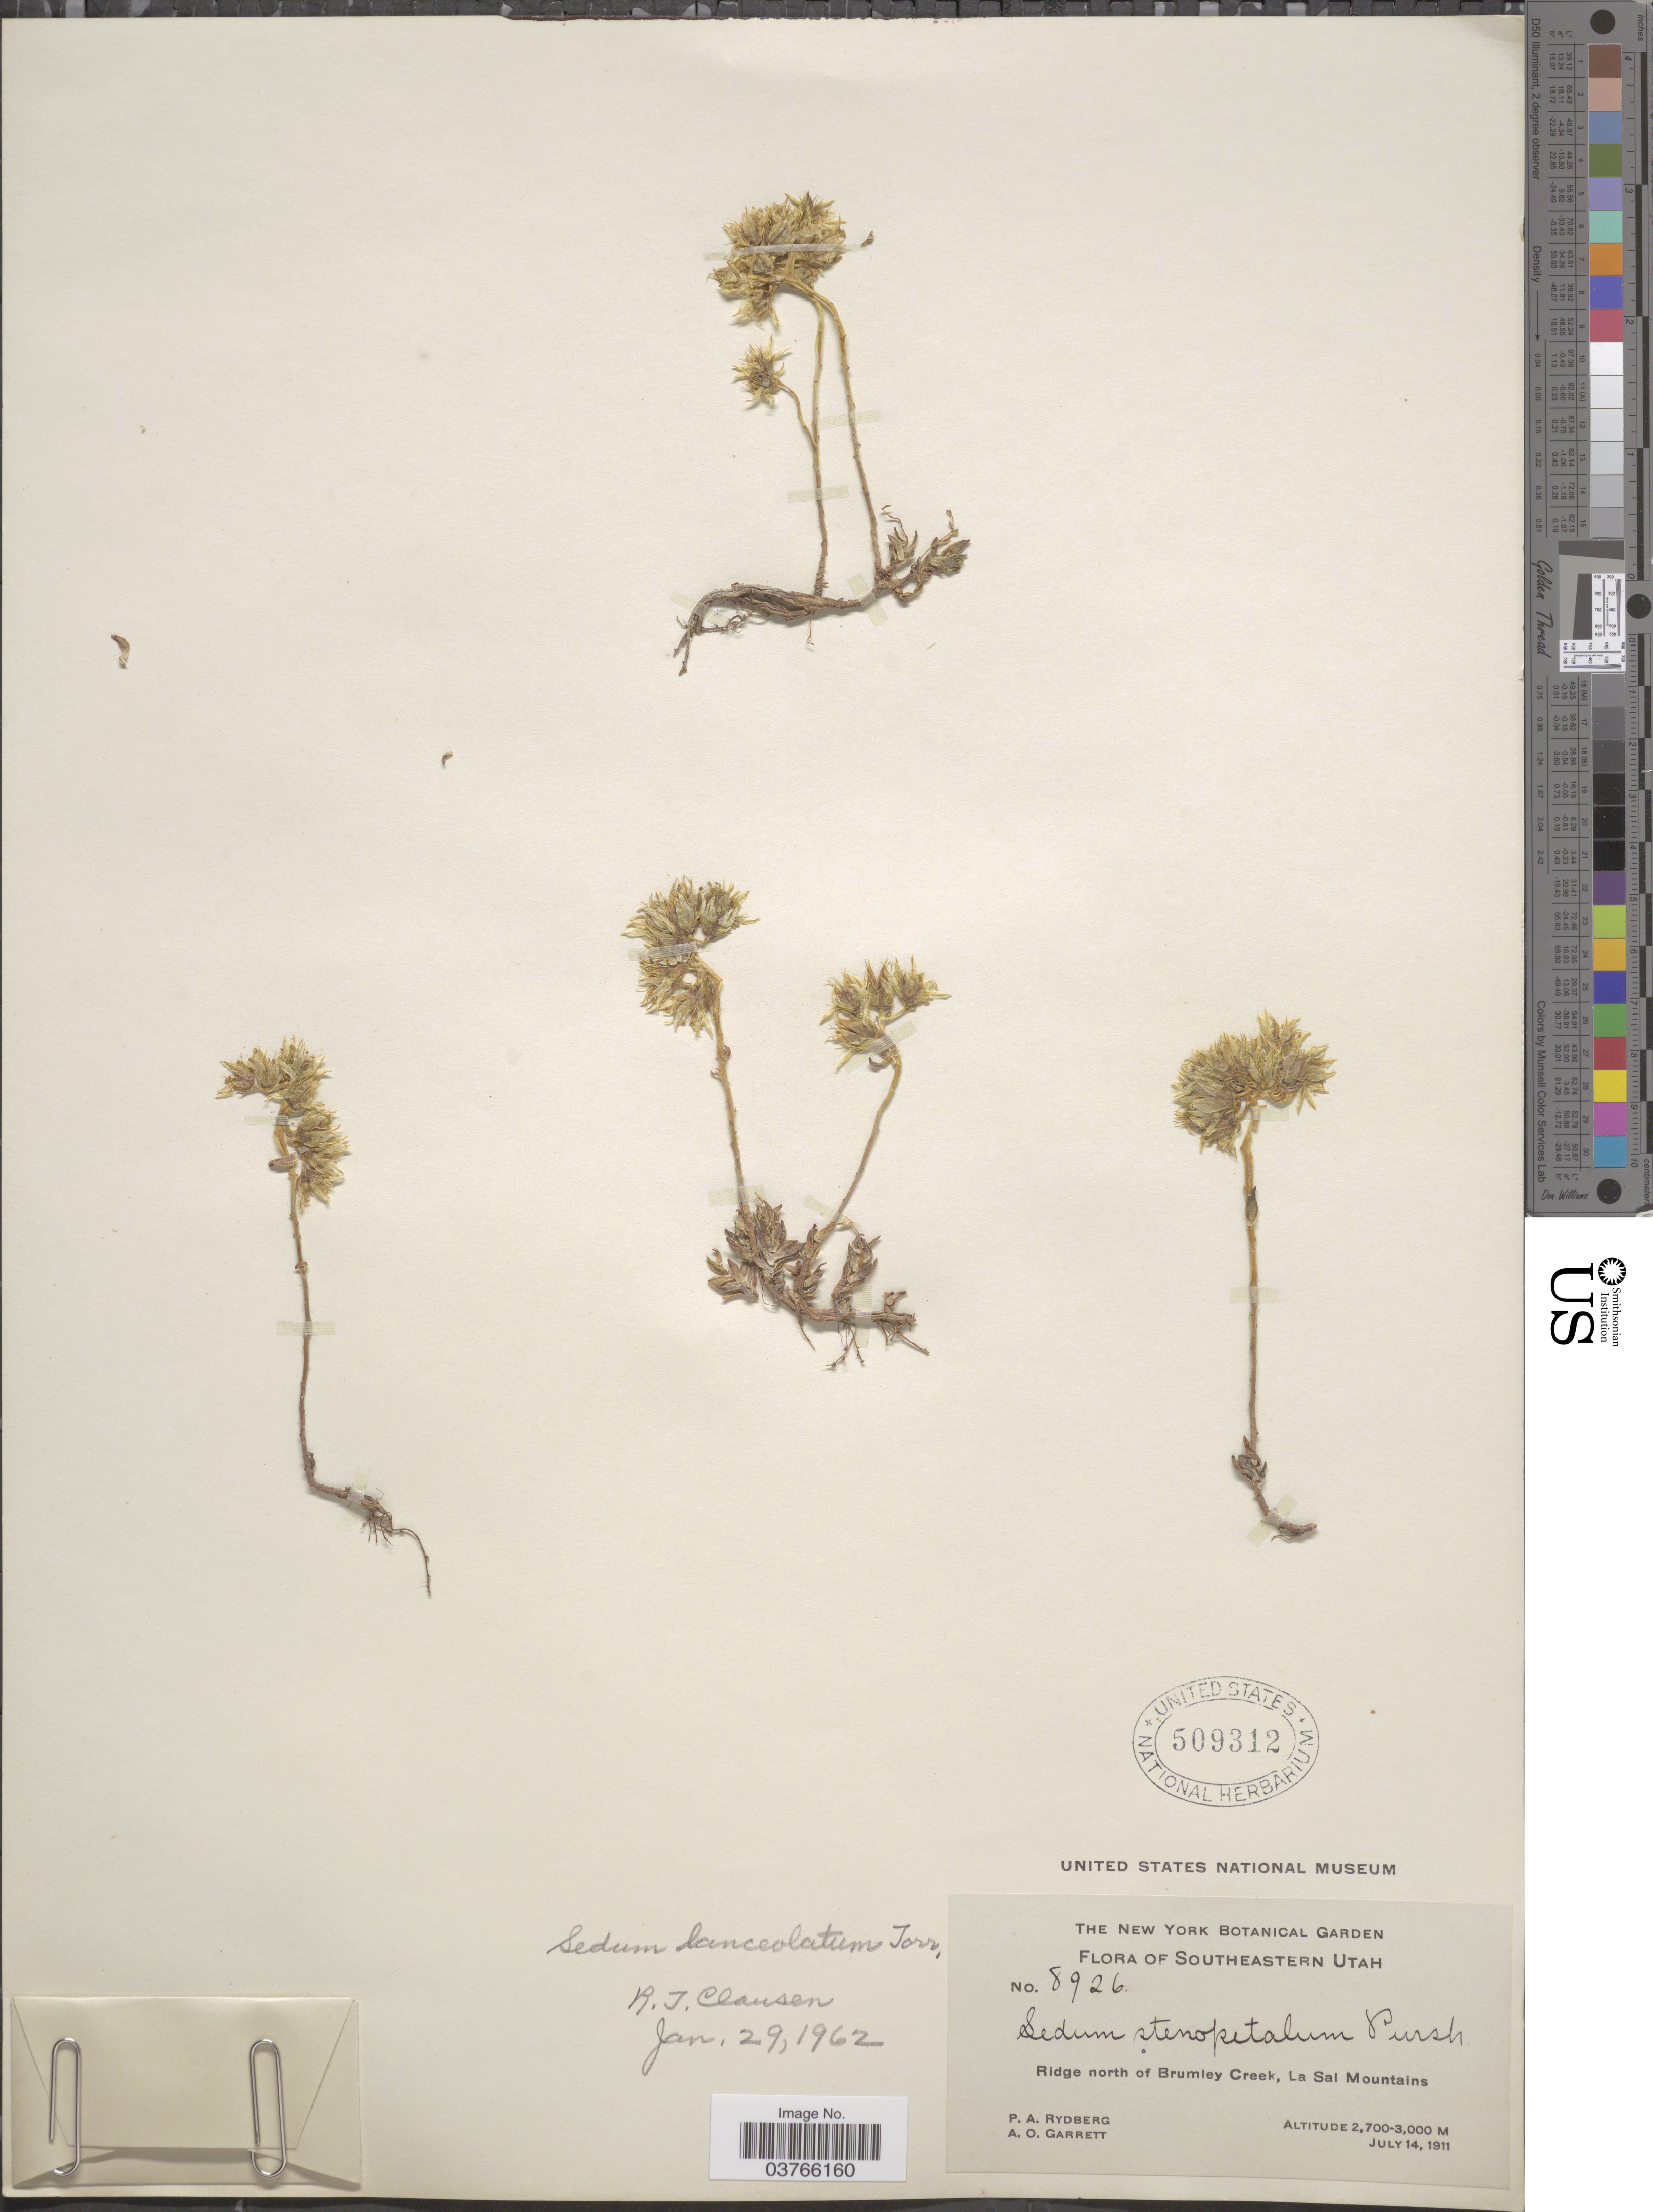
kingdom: Plantae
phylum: Tracheophyta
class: Magnoliopsida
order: Saxifragales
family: Crassulaceae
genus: Sedum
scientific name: Sedum lanceolatum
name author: Torr.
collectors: P. A. Rydberg & A. O. Garrett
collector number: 8926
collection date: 1911-07-14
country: United States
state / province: Utah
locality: Southeastern Utah. Ridge north of Brumley Creek, La Sal Mountains.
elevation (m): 2700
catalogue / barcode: US 509312